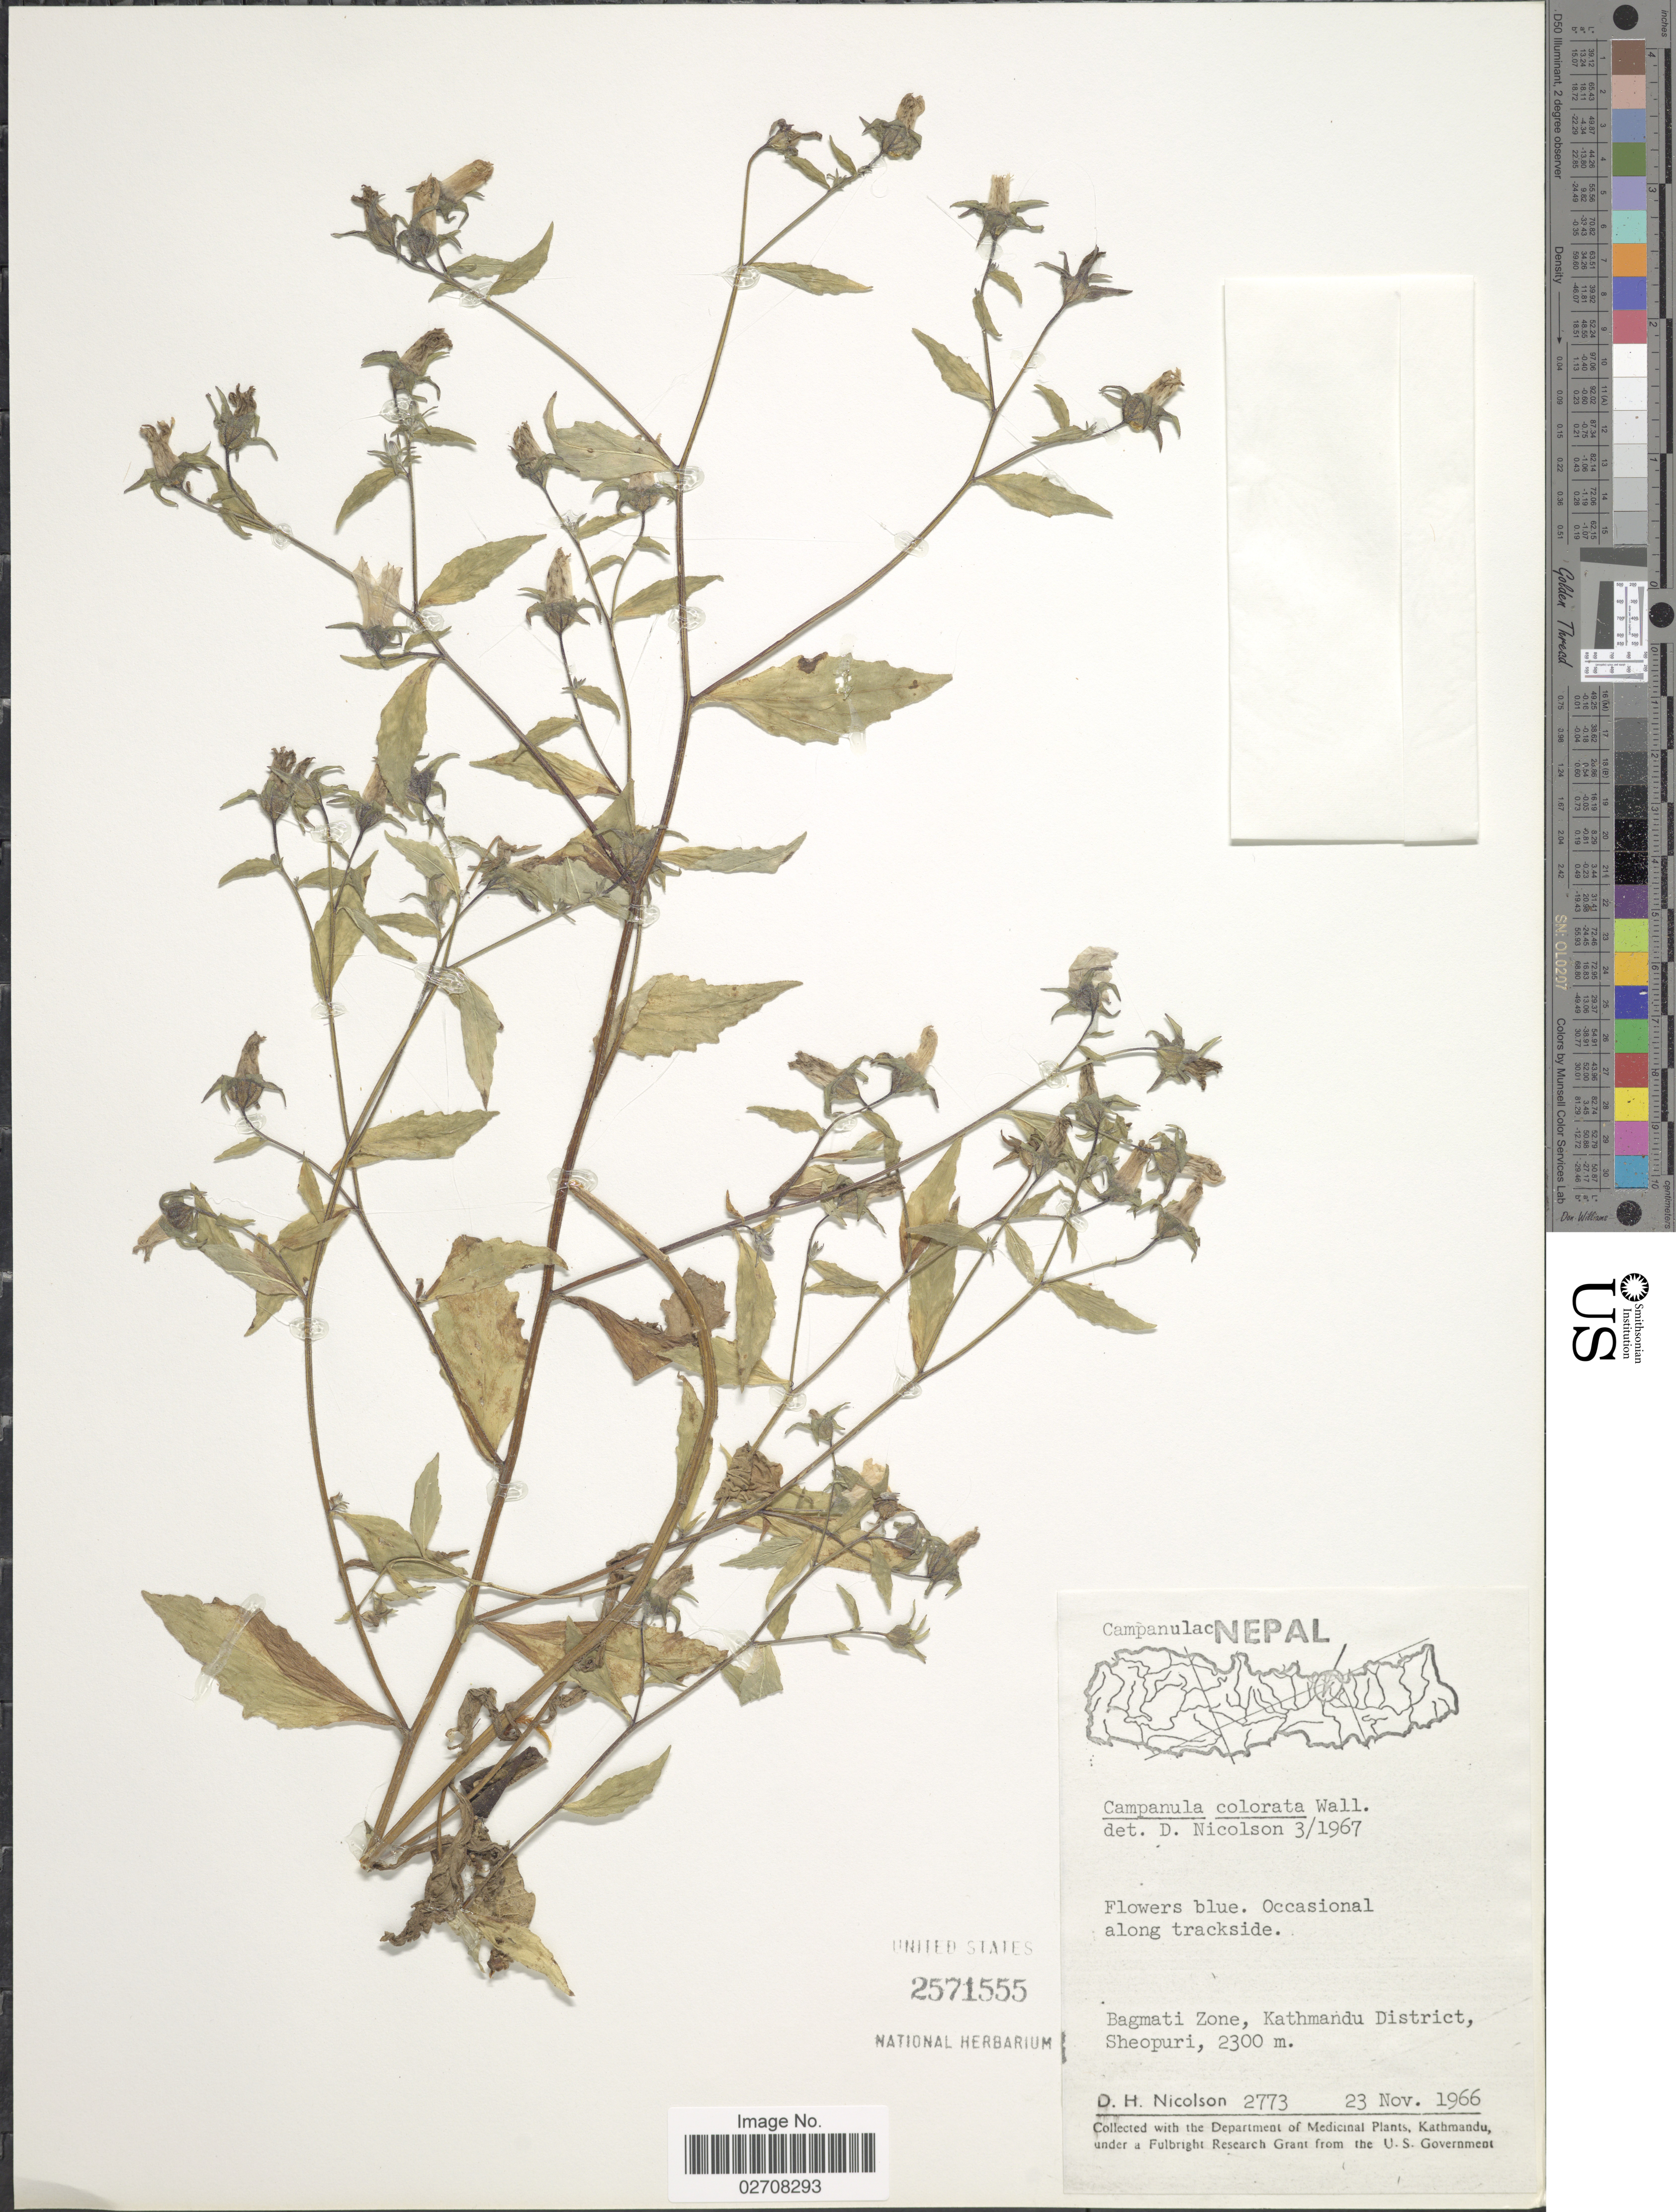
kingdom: Plantae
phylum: Tracheophyta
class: Magnoliopsida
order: Asterales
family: Campanulaceae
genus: Campanula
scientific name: Campanula colorata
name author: Wall.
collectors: D. H. Nicolson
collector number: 2773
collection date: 1966-11-23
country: Nepal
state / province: Bagmati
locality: Bagmati Zone, Kathmandu District, Sheopuri.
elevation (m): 2300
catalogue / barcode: US 2571555